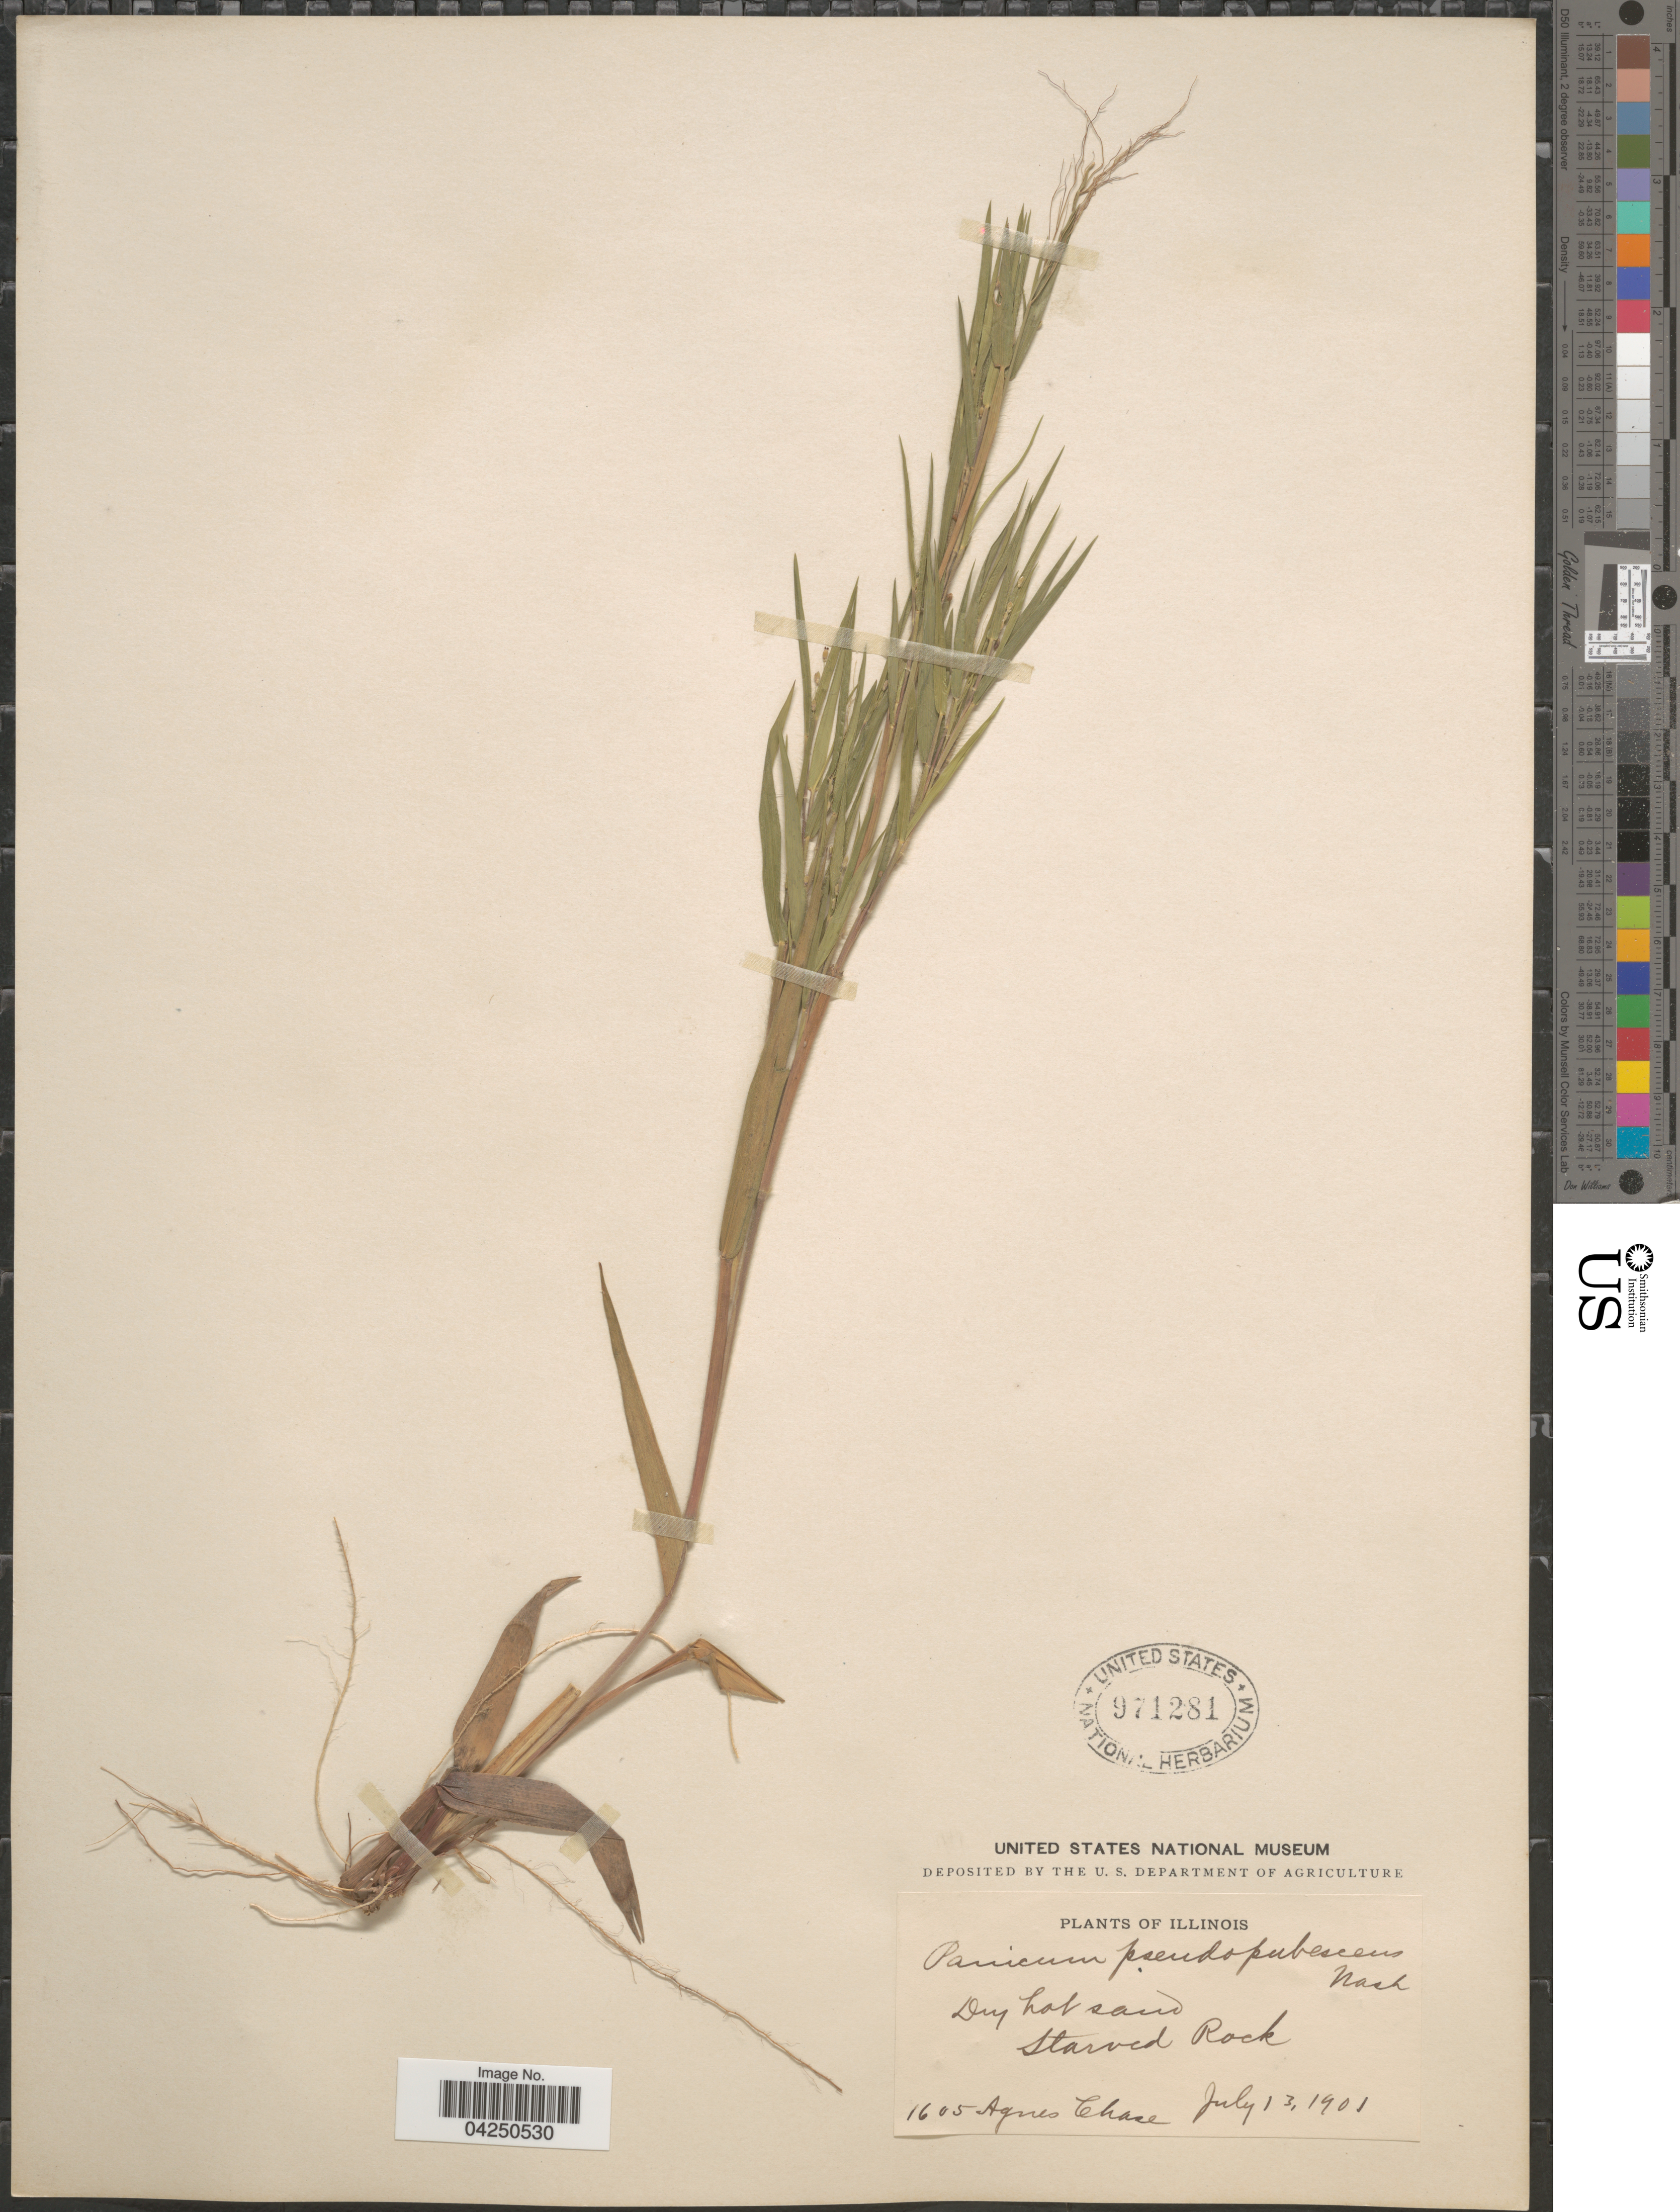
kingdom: Plantae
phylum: Tracheophyta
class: Liliopsida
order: Poales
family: Poaceae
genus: Dichanthelium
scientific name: Dichanthelium acuminatum var. acuminatum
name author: (Sw.) Gould & C.A. Clark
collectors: A. Chase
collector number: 1605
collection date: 1901-07-13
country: United States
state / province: Illinois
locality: Starved Rock.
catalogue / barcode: US 971281